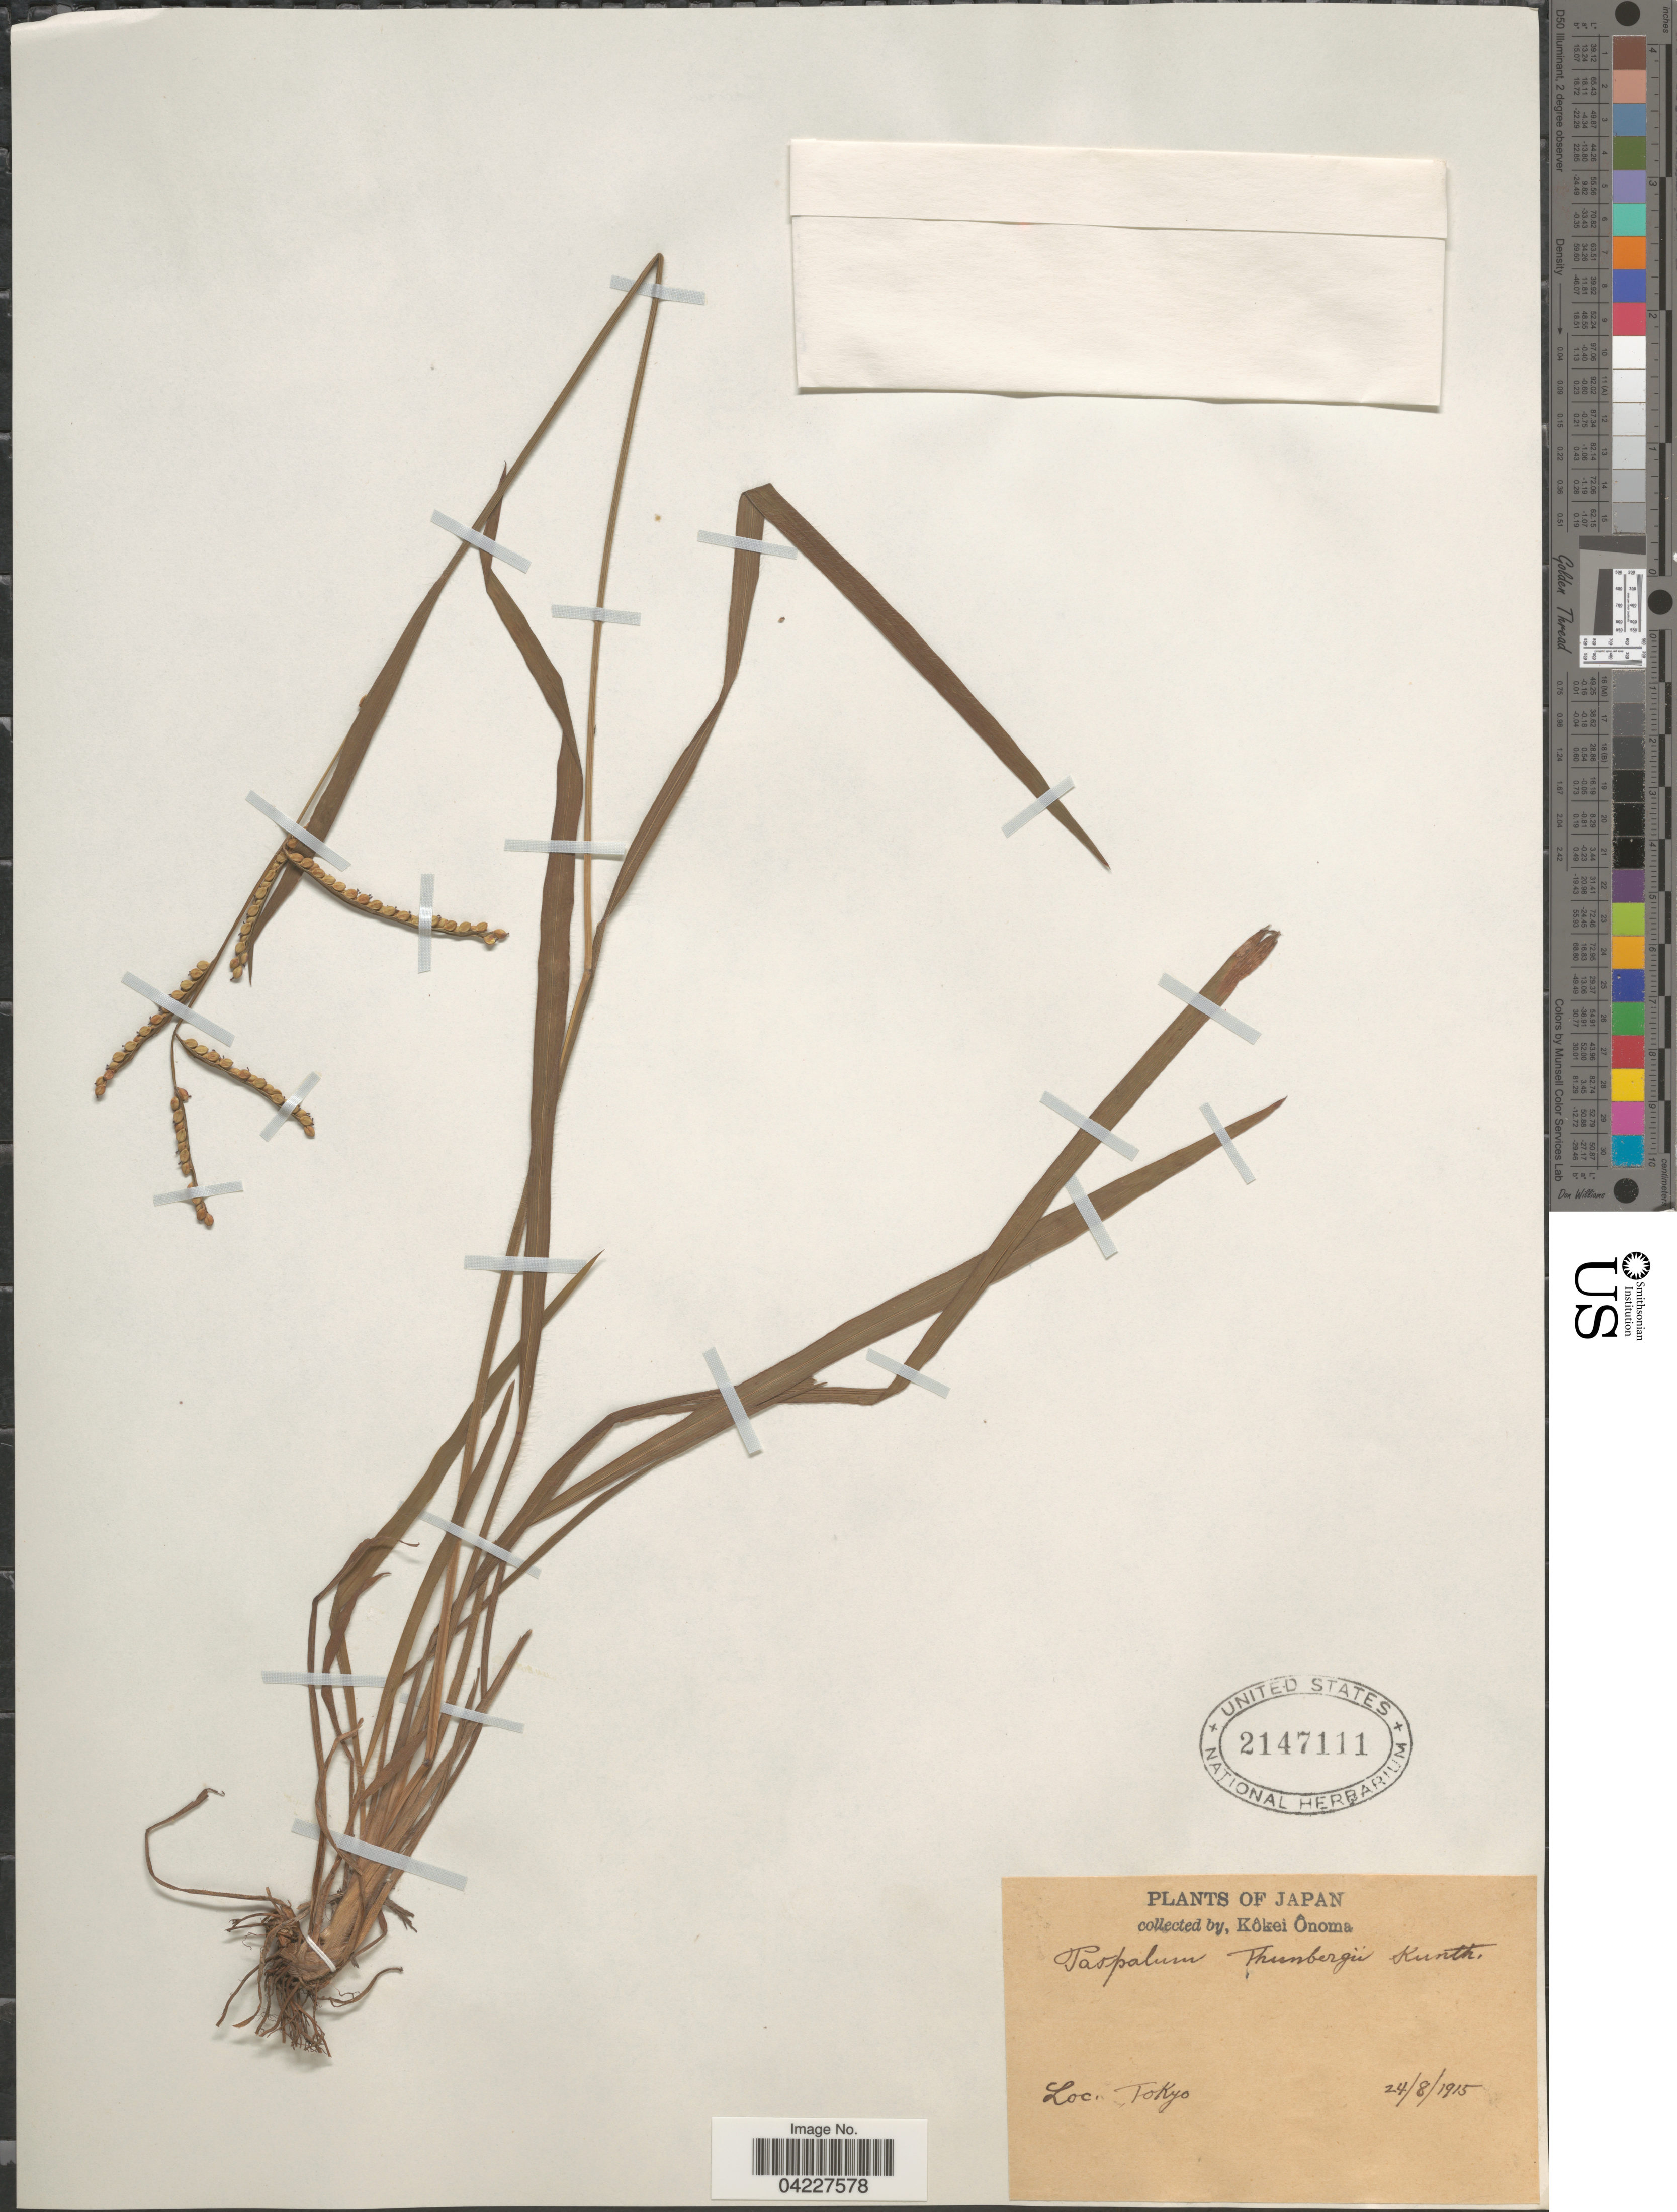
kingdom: Plantae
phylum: Tracheophyta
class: Liliopsida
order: Poales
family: Poaceae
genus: Paspalum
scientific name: Paspalum thunbergii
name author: Kunth ex Steud.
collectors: K. Onoma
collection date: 1915-08-24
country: Japan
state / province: Tokyo, Federal City of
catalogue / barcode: US 2147111